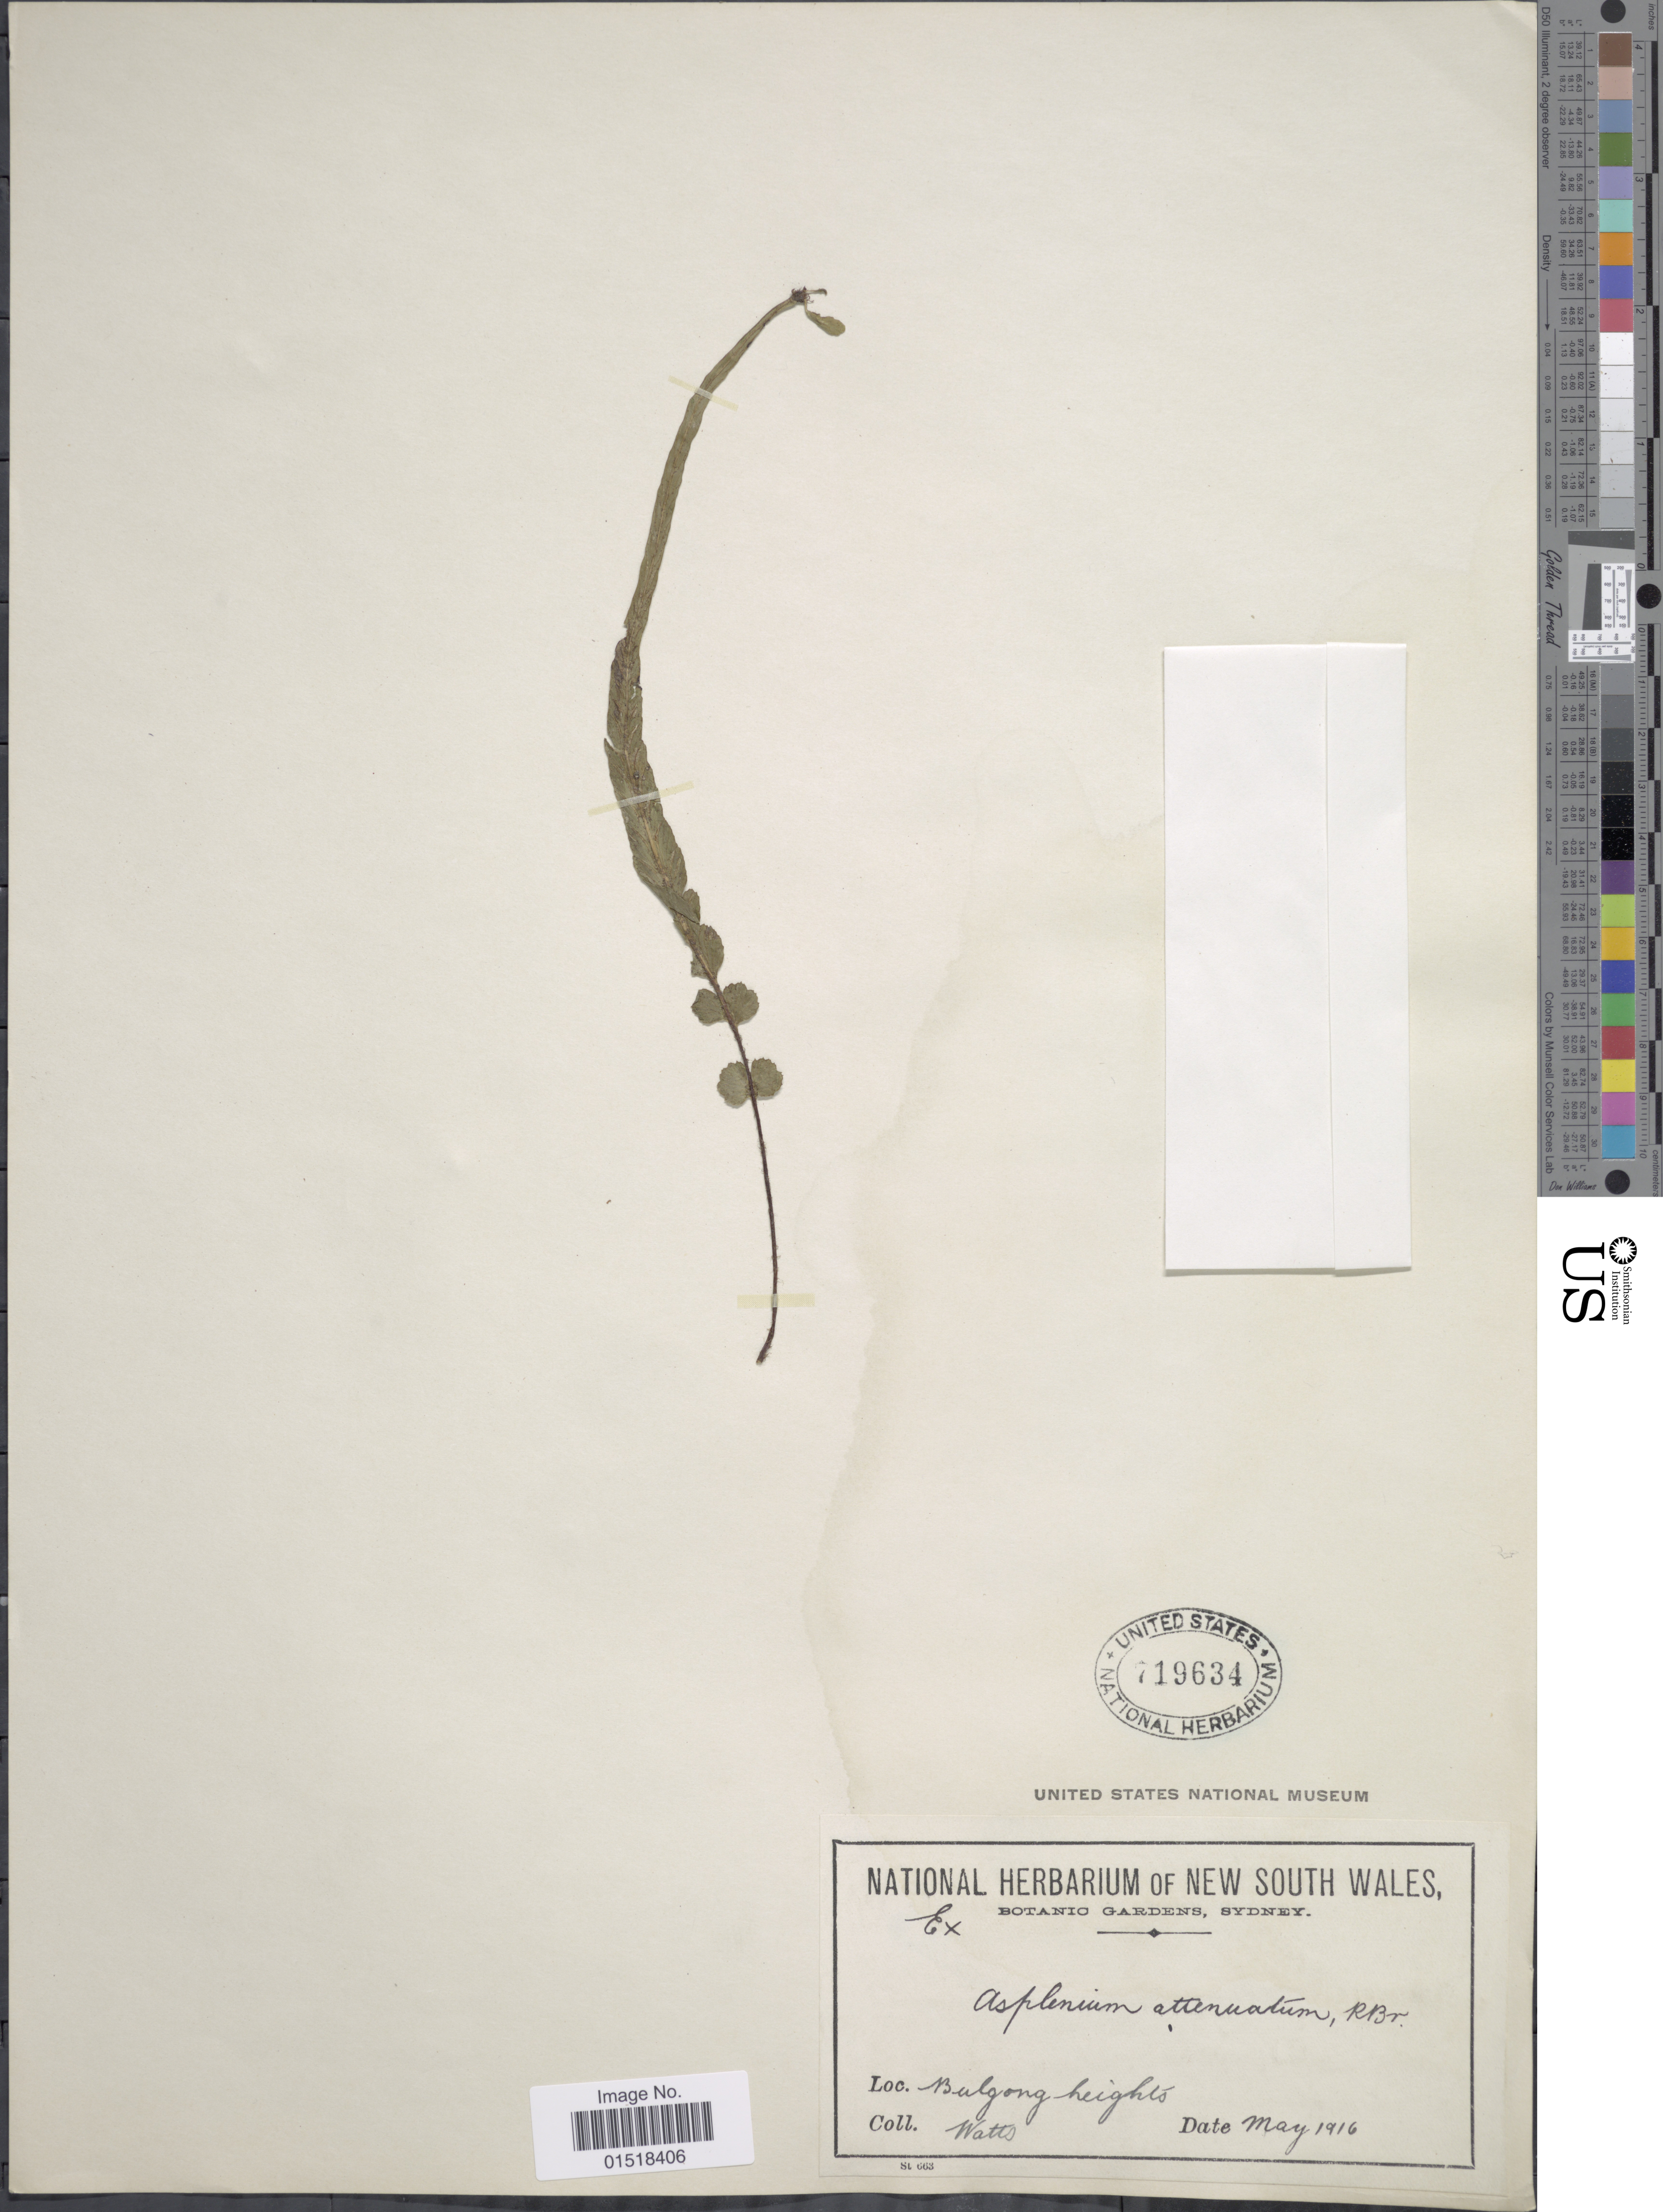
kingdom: Plantae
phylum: Tracheophyta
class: Polypodiopsida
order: Polypodiales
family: Aspleniaceae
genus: Asplenium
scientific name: Asplenium attenuatum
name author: R. Br.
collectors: W. W. Watts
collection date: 1916-05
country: Australia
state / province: New South Wales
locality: Bulgong heights.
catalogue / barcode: US 719634